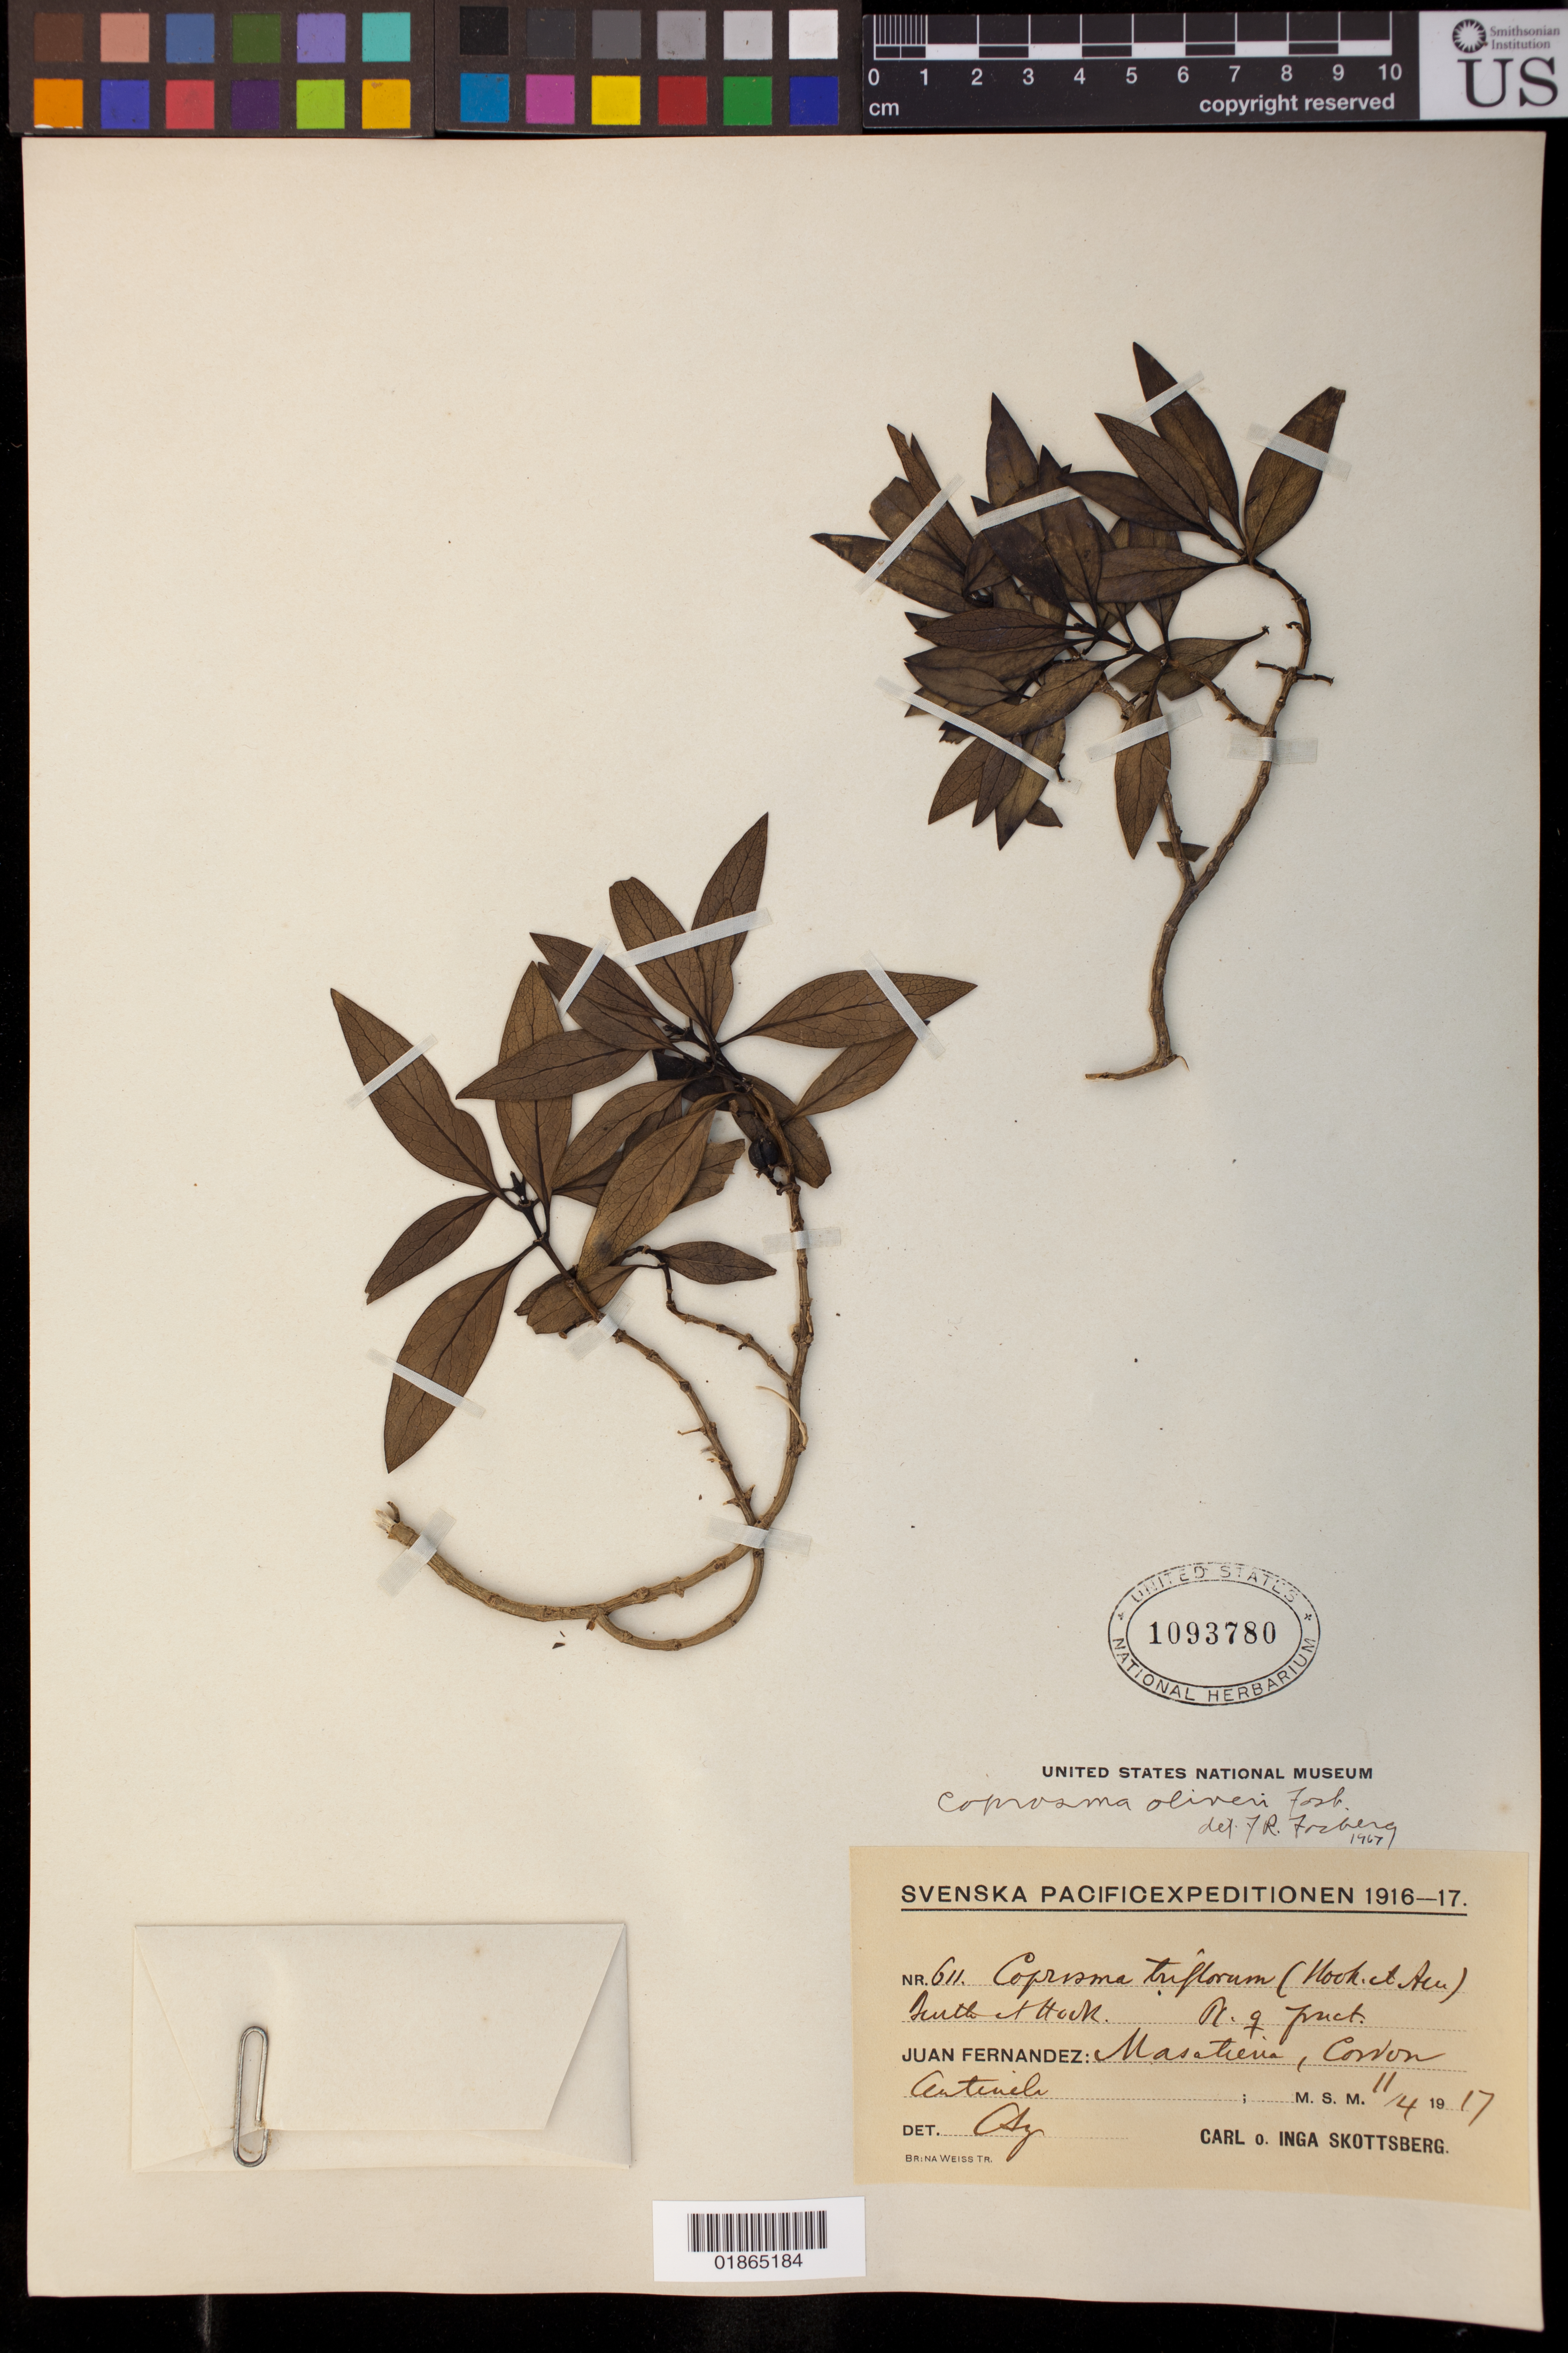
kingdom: Plantae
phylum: Tracheophyta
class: Magnoliopsida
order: Gentianales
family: Rubiaceae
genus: Coprosma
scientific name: Coprosma oliveri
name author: Fosberg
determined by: Fosberg, F. R.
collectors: C. Skottsberg & I. Skottsberg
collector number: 611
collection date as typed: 11/4 1917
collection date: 1917-04-11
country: Chile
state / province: Valparaíso (V)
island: Isla Más a Tierra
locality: Juan Fernandez, Masatierra, Cordon Centinela.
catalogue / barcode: US 1093780